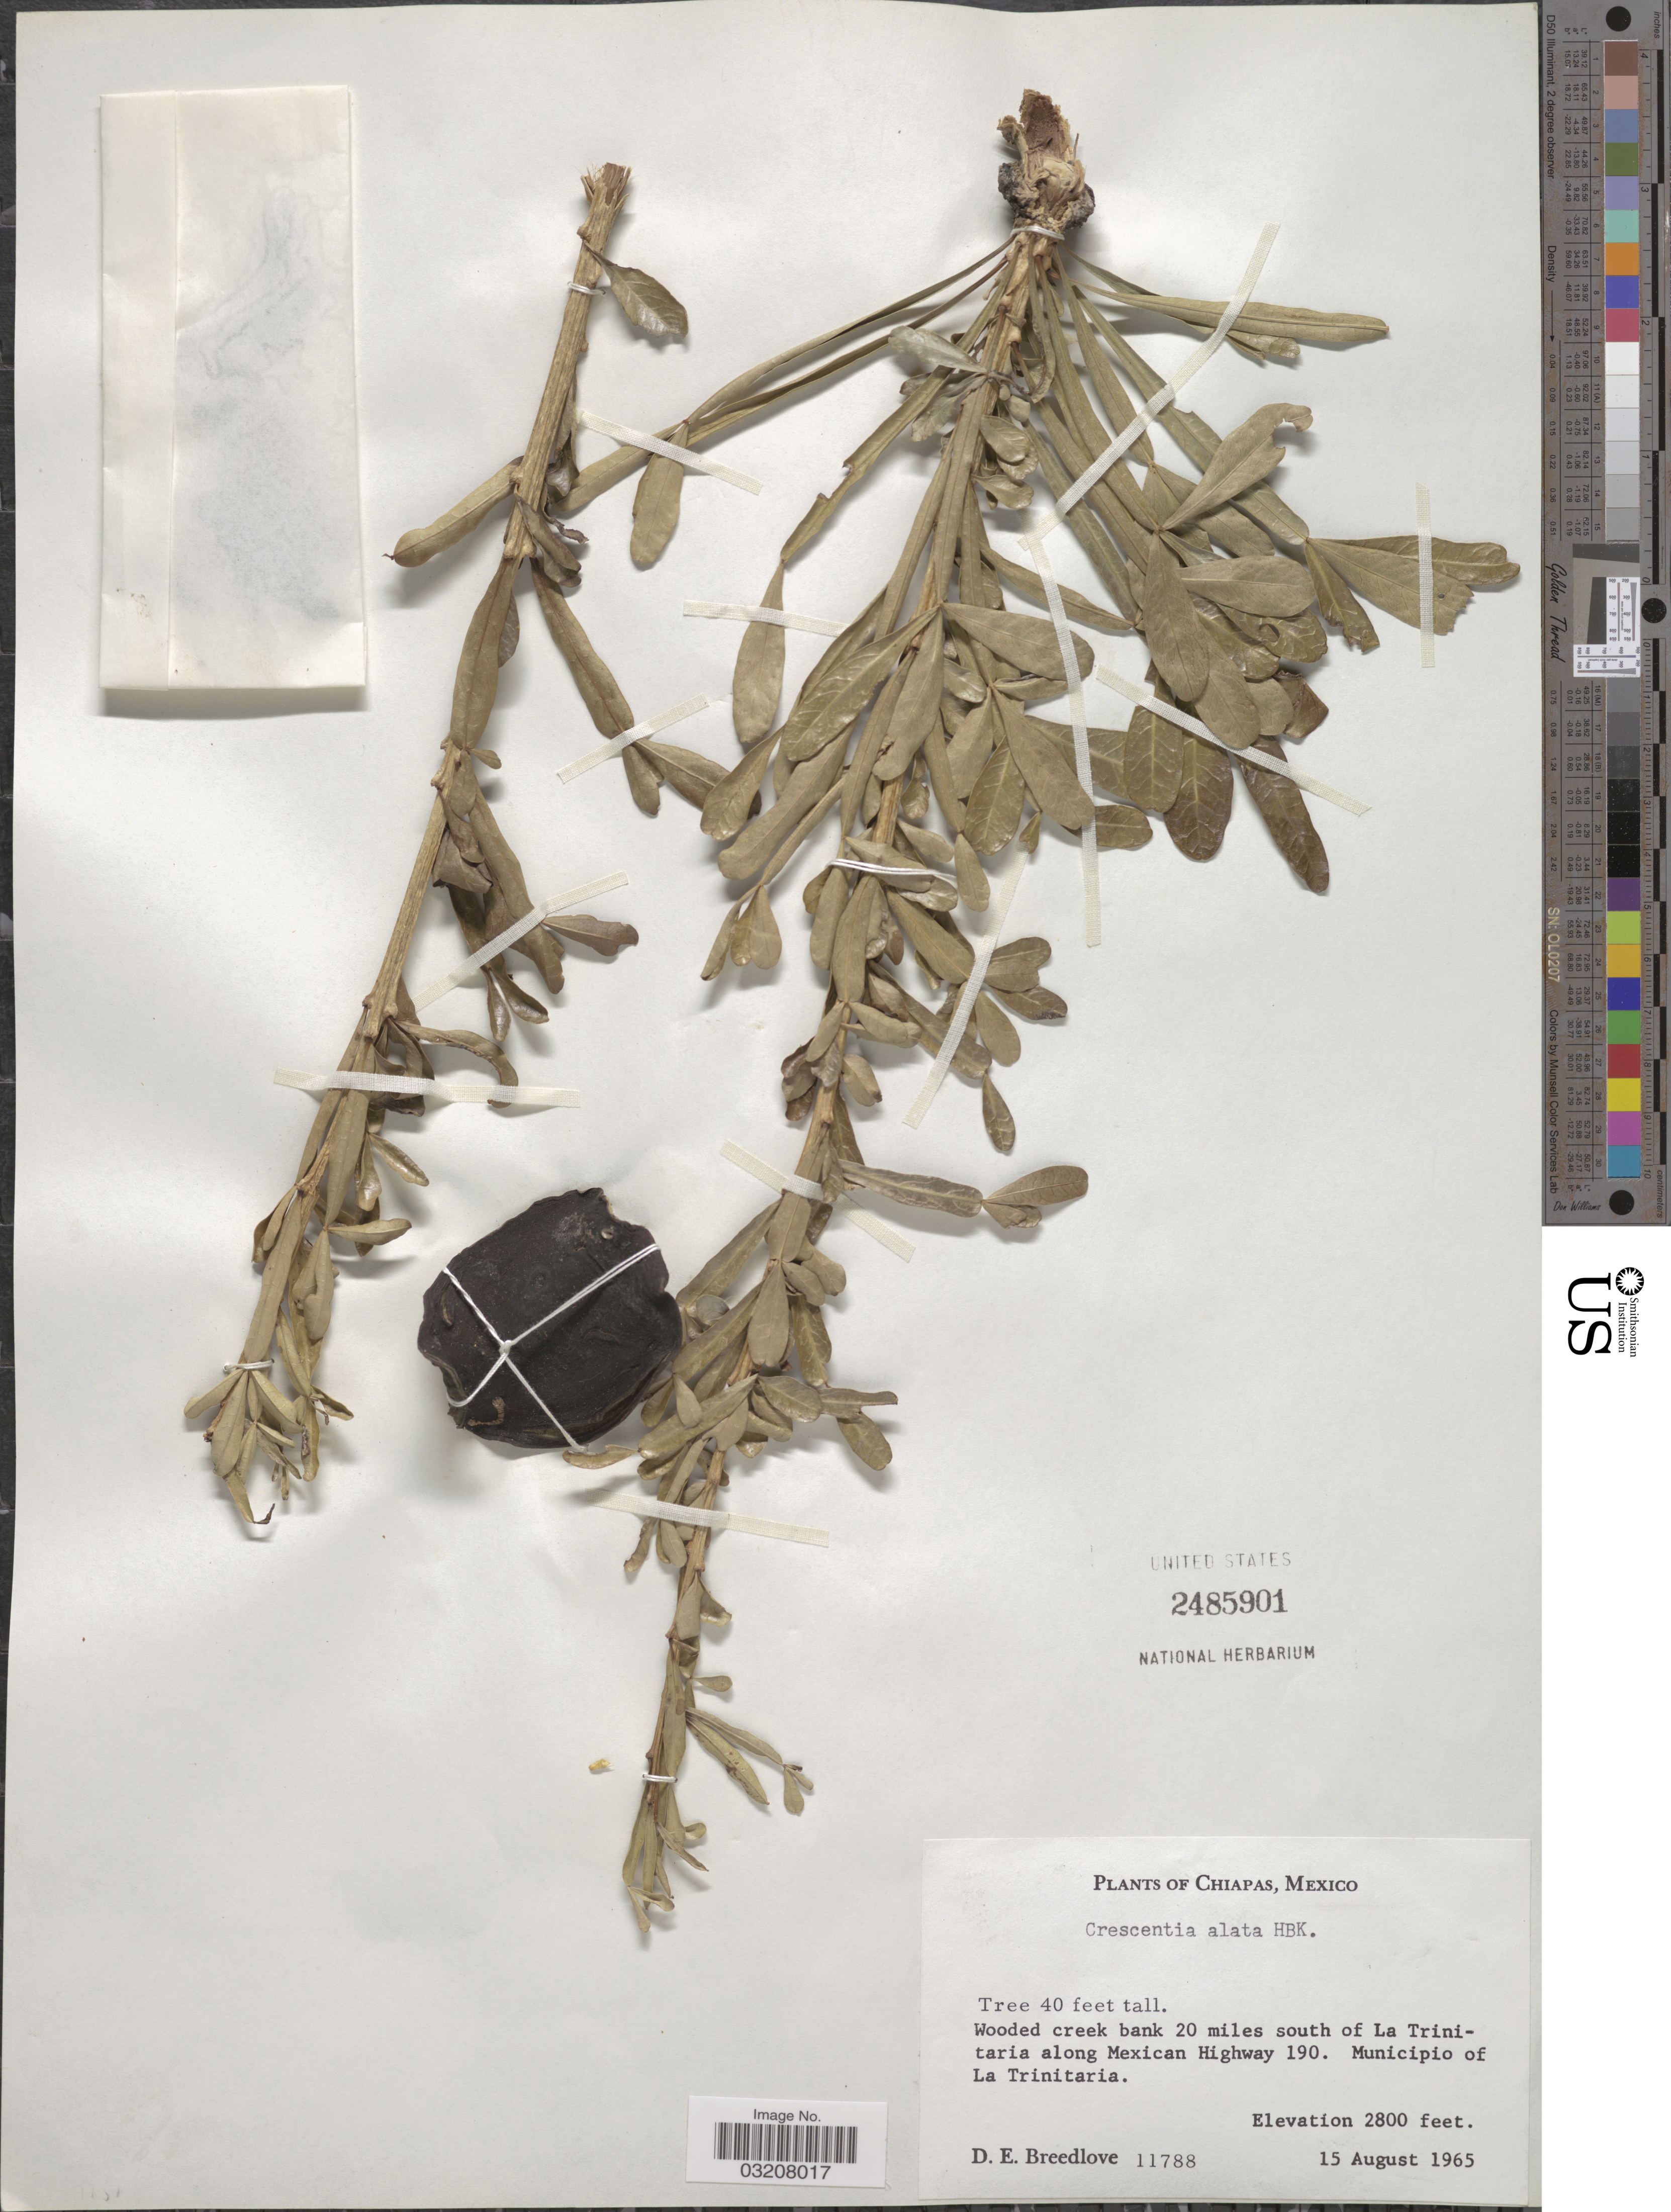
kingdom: Plantae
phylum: Tracheophyta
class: Magnoliopsida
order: Lamiales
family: Bignoniaceae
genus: Crescentia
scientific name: Crescentia alata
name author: Kunth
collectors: D. E. Breedlove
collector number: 11788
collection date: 1965-08-15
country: Mexico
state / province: Chiapas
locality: Wooded creek bank 20 miles south of La Trinitaria along Mexican Highway 190. Municipio of La Trinitaria.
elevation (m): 853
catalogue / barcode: US 2485901